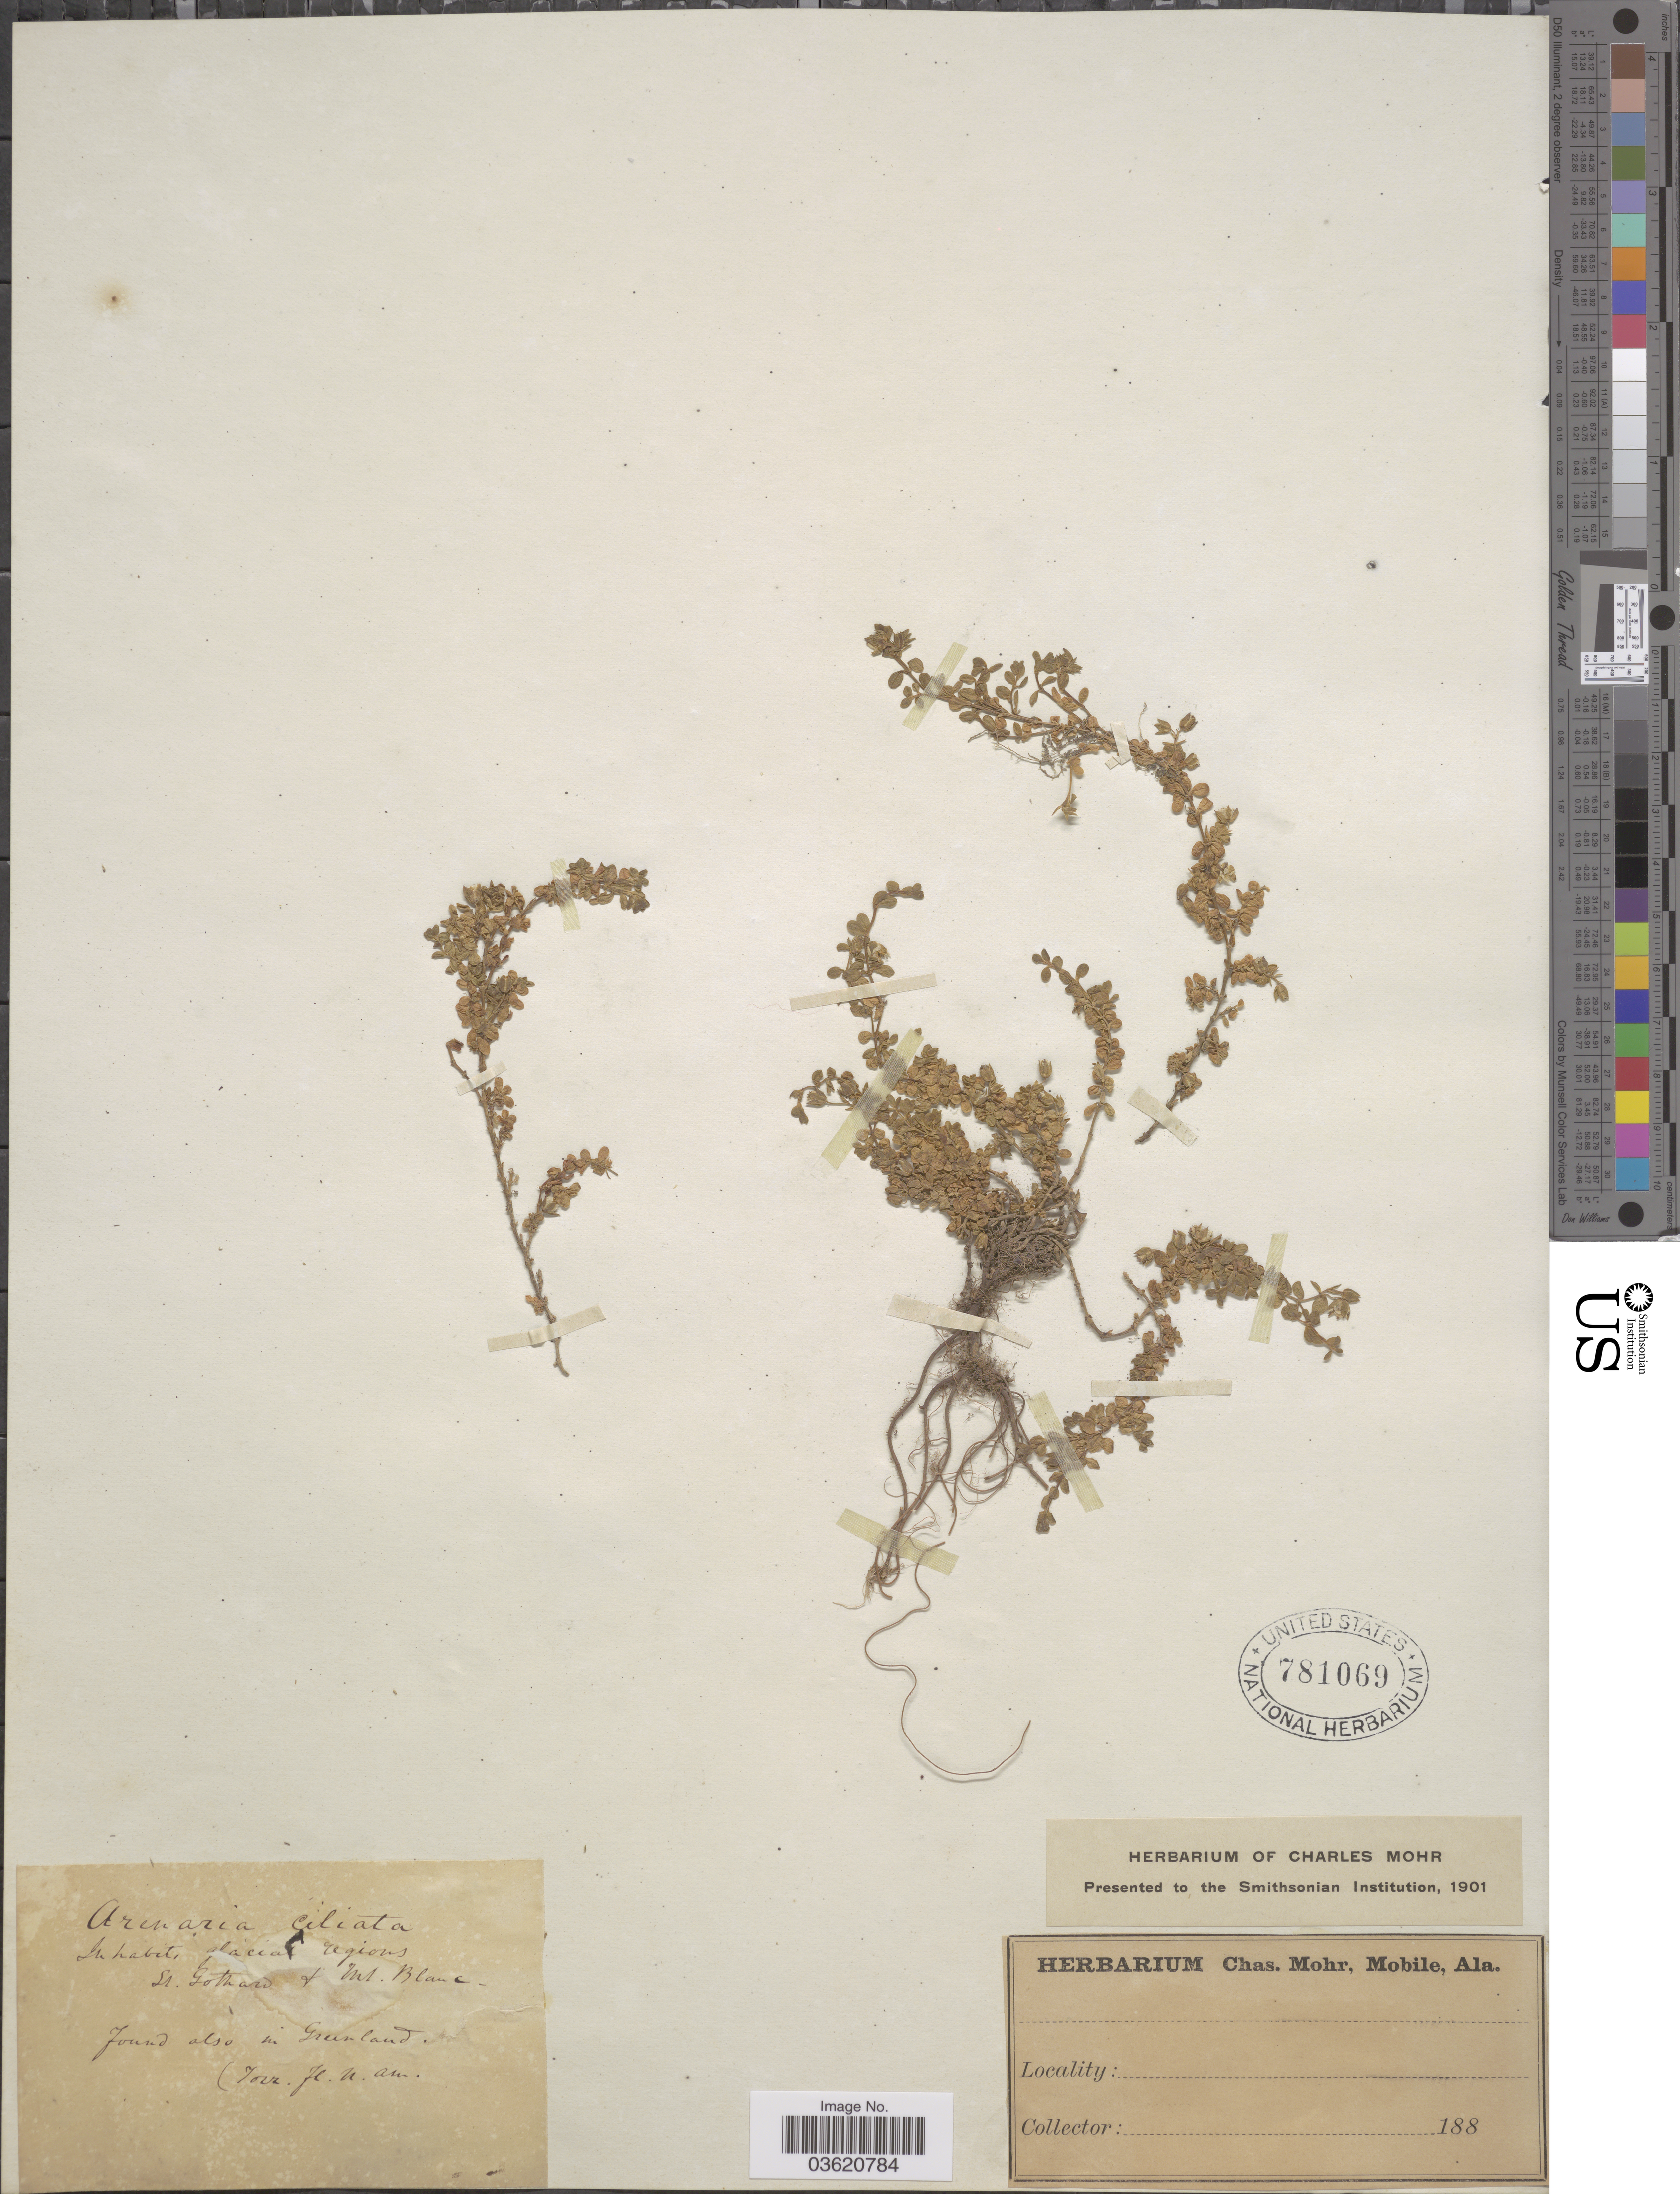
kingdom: Plantae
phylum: Tracheophyta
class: Magnoliopsida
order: Caryophyllales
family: Caryophyllaceae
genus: Arenaria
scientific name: Arenaria humifusa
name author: Wahlenb.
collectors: ex herb. Charles Mohr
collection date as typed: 188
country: Switzerland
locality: St. Gothard & Mt. Blanc.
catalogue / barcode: US 781069